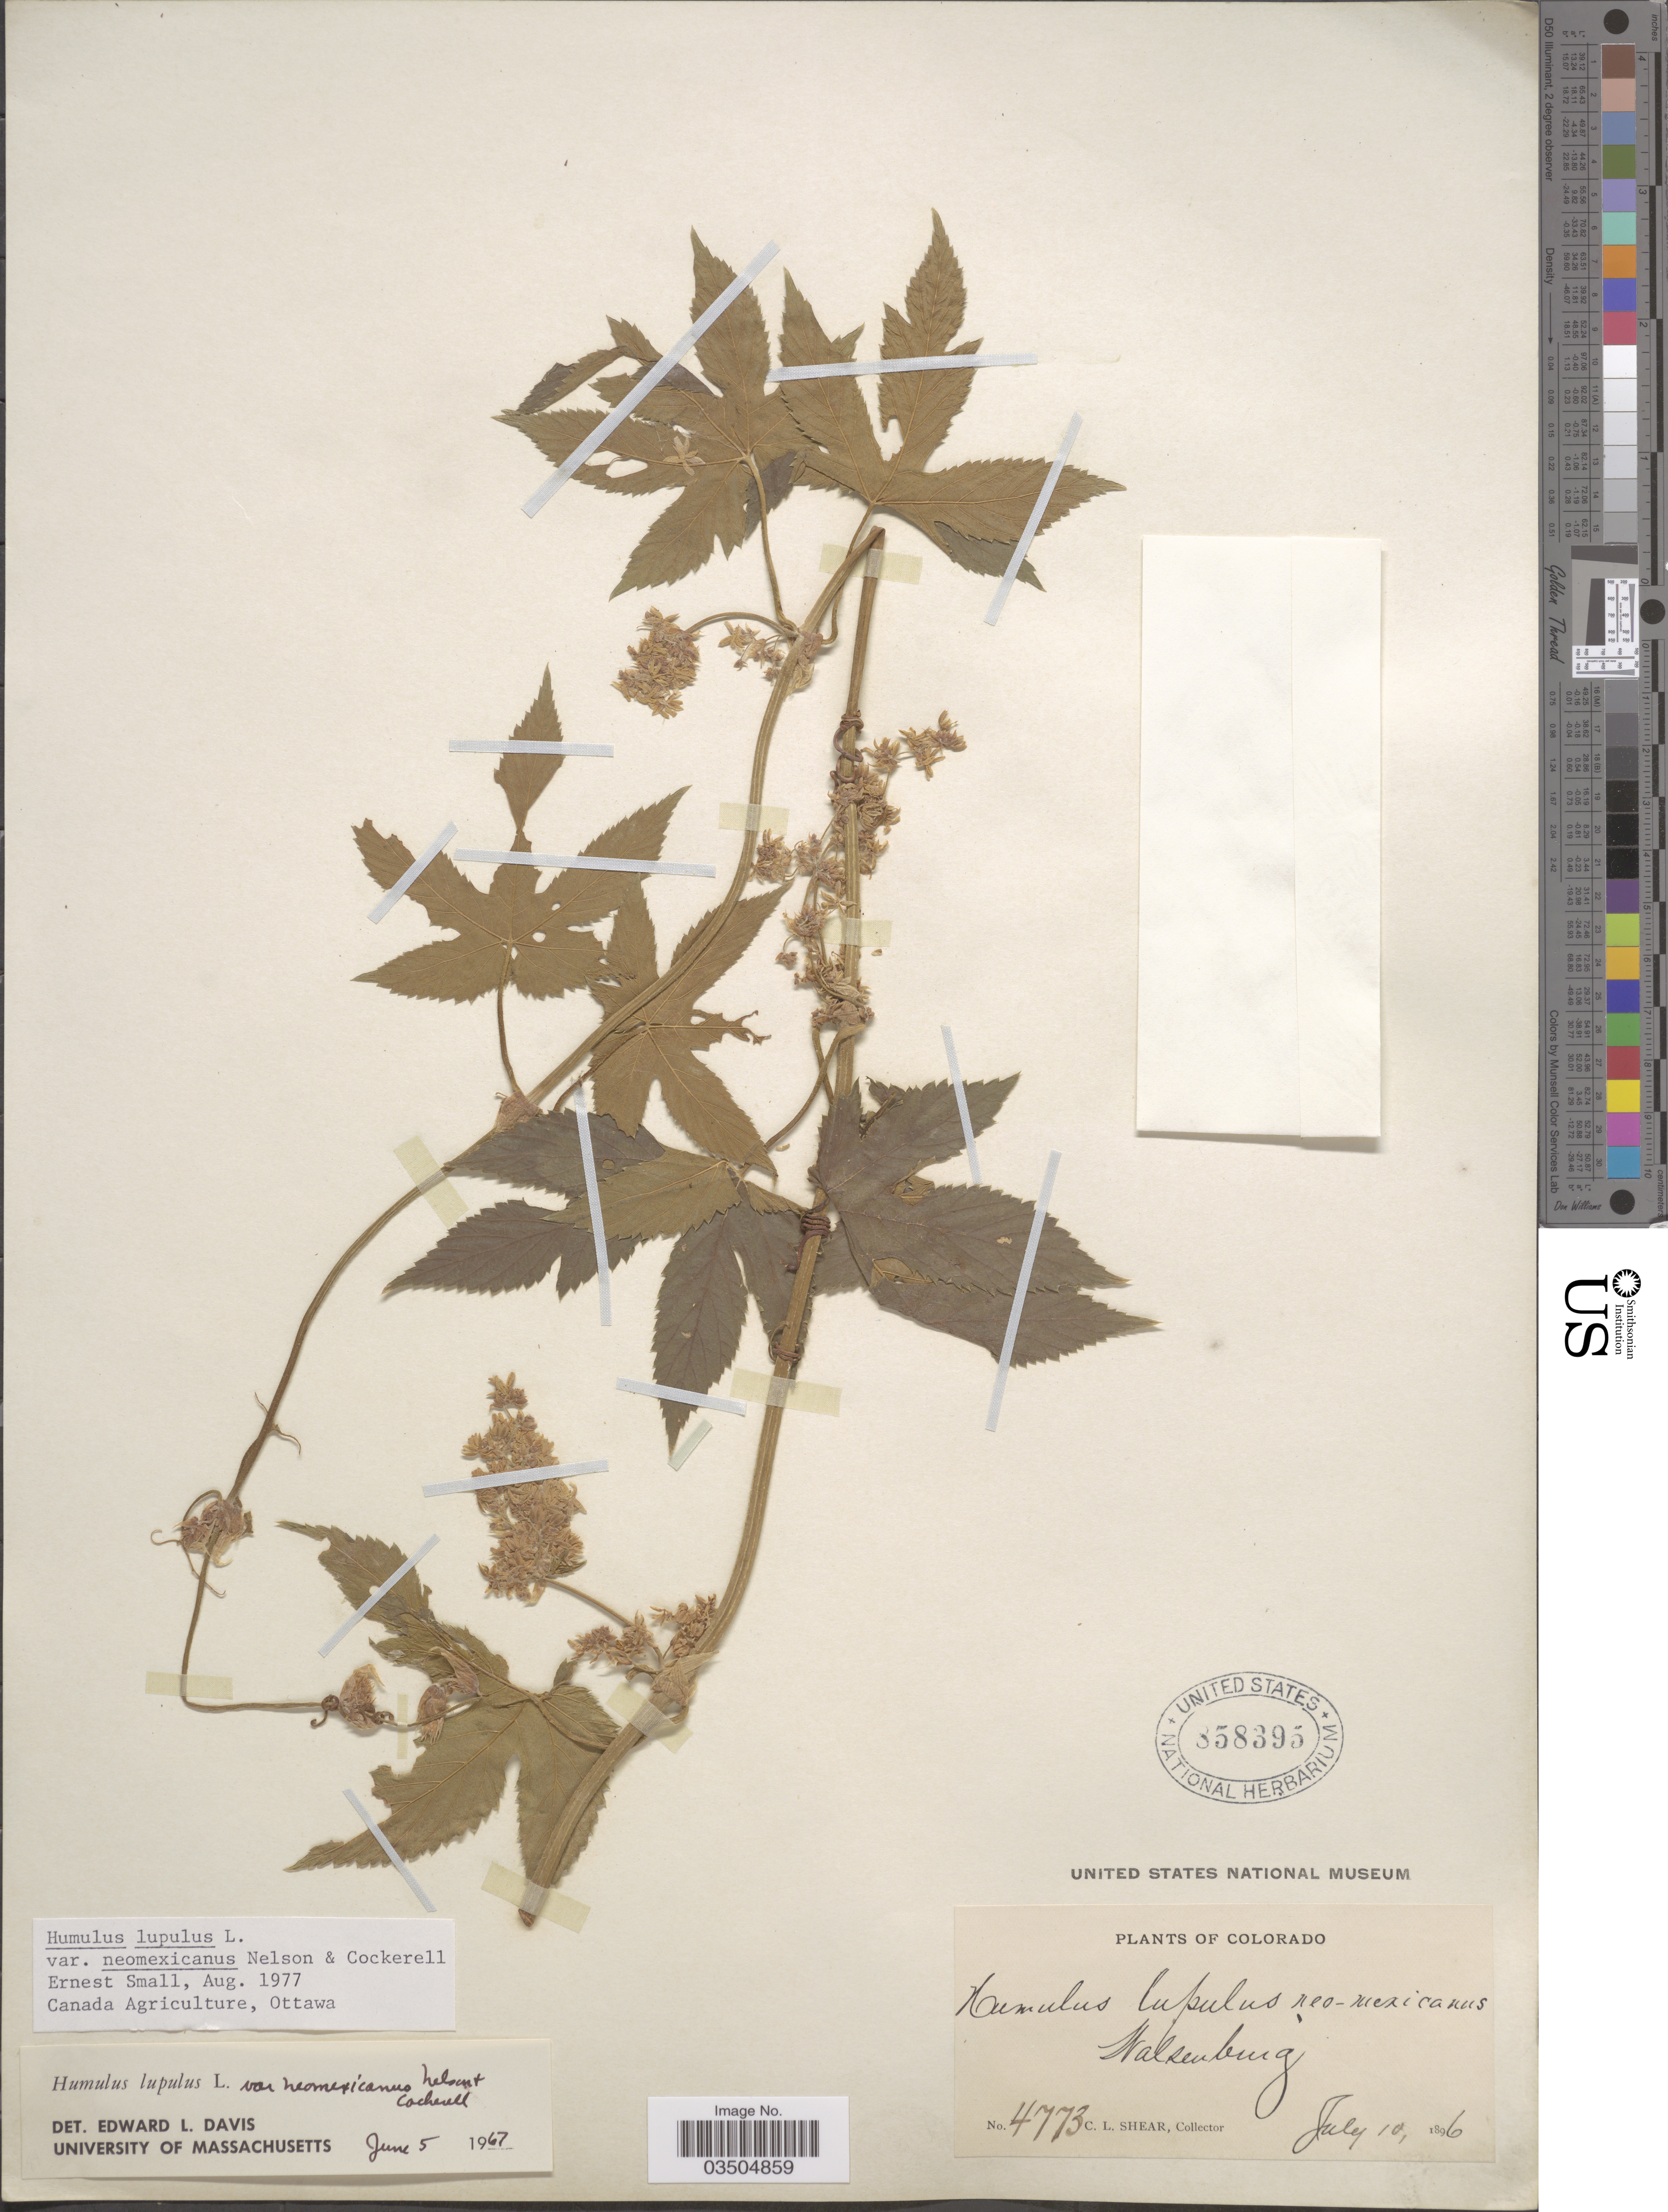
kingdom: Plantae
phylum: Tracheophyta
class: Magnoliopsida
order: Rosales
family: Cannabaceae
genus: Humulus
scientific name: Humulus neomexicanus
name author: (A. Nelson & Cockerell) Rydb.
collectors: C. L. Shear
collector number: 4773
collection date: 1896-07-10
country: United States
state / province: Colorado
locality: Walsenburg.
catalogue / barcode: US 858395